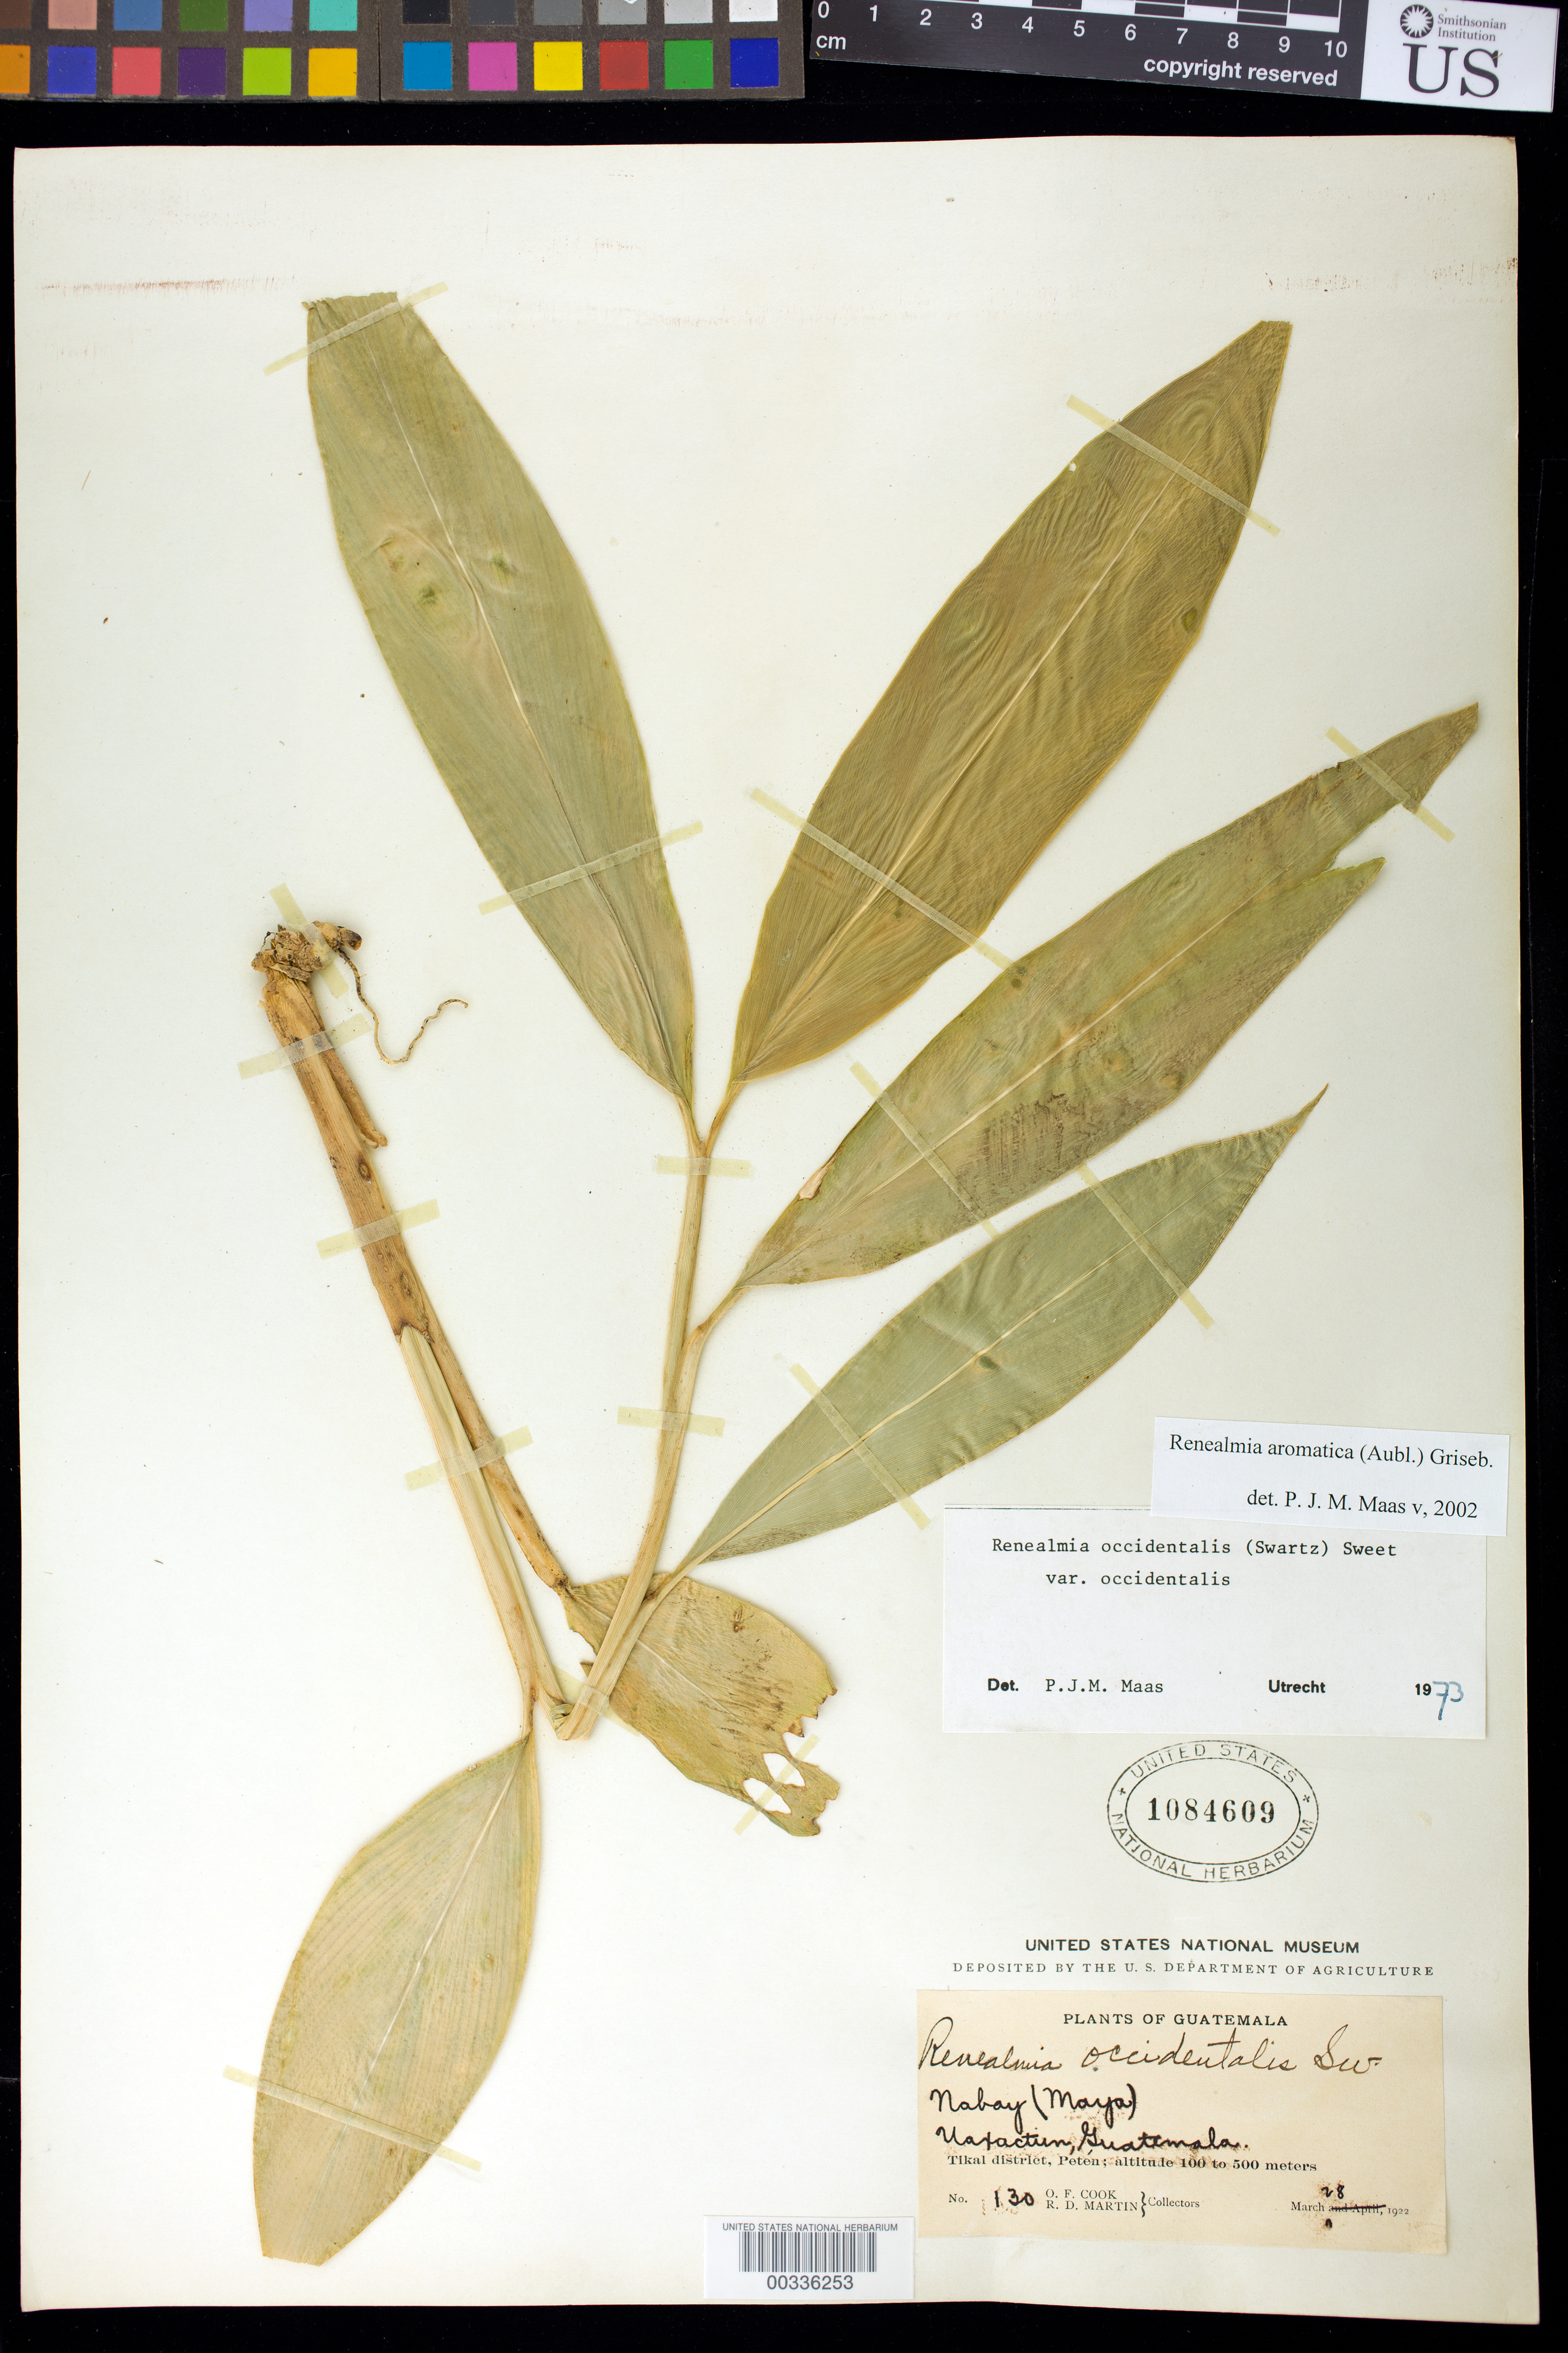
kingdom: Plantae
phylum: Tracheophyta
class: Liliopsida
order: Zingiberales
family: Zingiberaceae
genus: Renealmia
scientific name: Renealmia aromatica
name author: (Aubl.) Griseb.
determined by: Maas, Paul J. M.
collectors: O. F. Cook & R. D. Martin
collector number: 130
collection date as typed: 28 Mar 1922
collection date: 1922-03-28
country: Guatemala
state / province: El Petén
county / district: Flores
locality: Nabay (Maya), Uaxactún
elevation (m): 100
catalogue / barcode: US 1084609